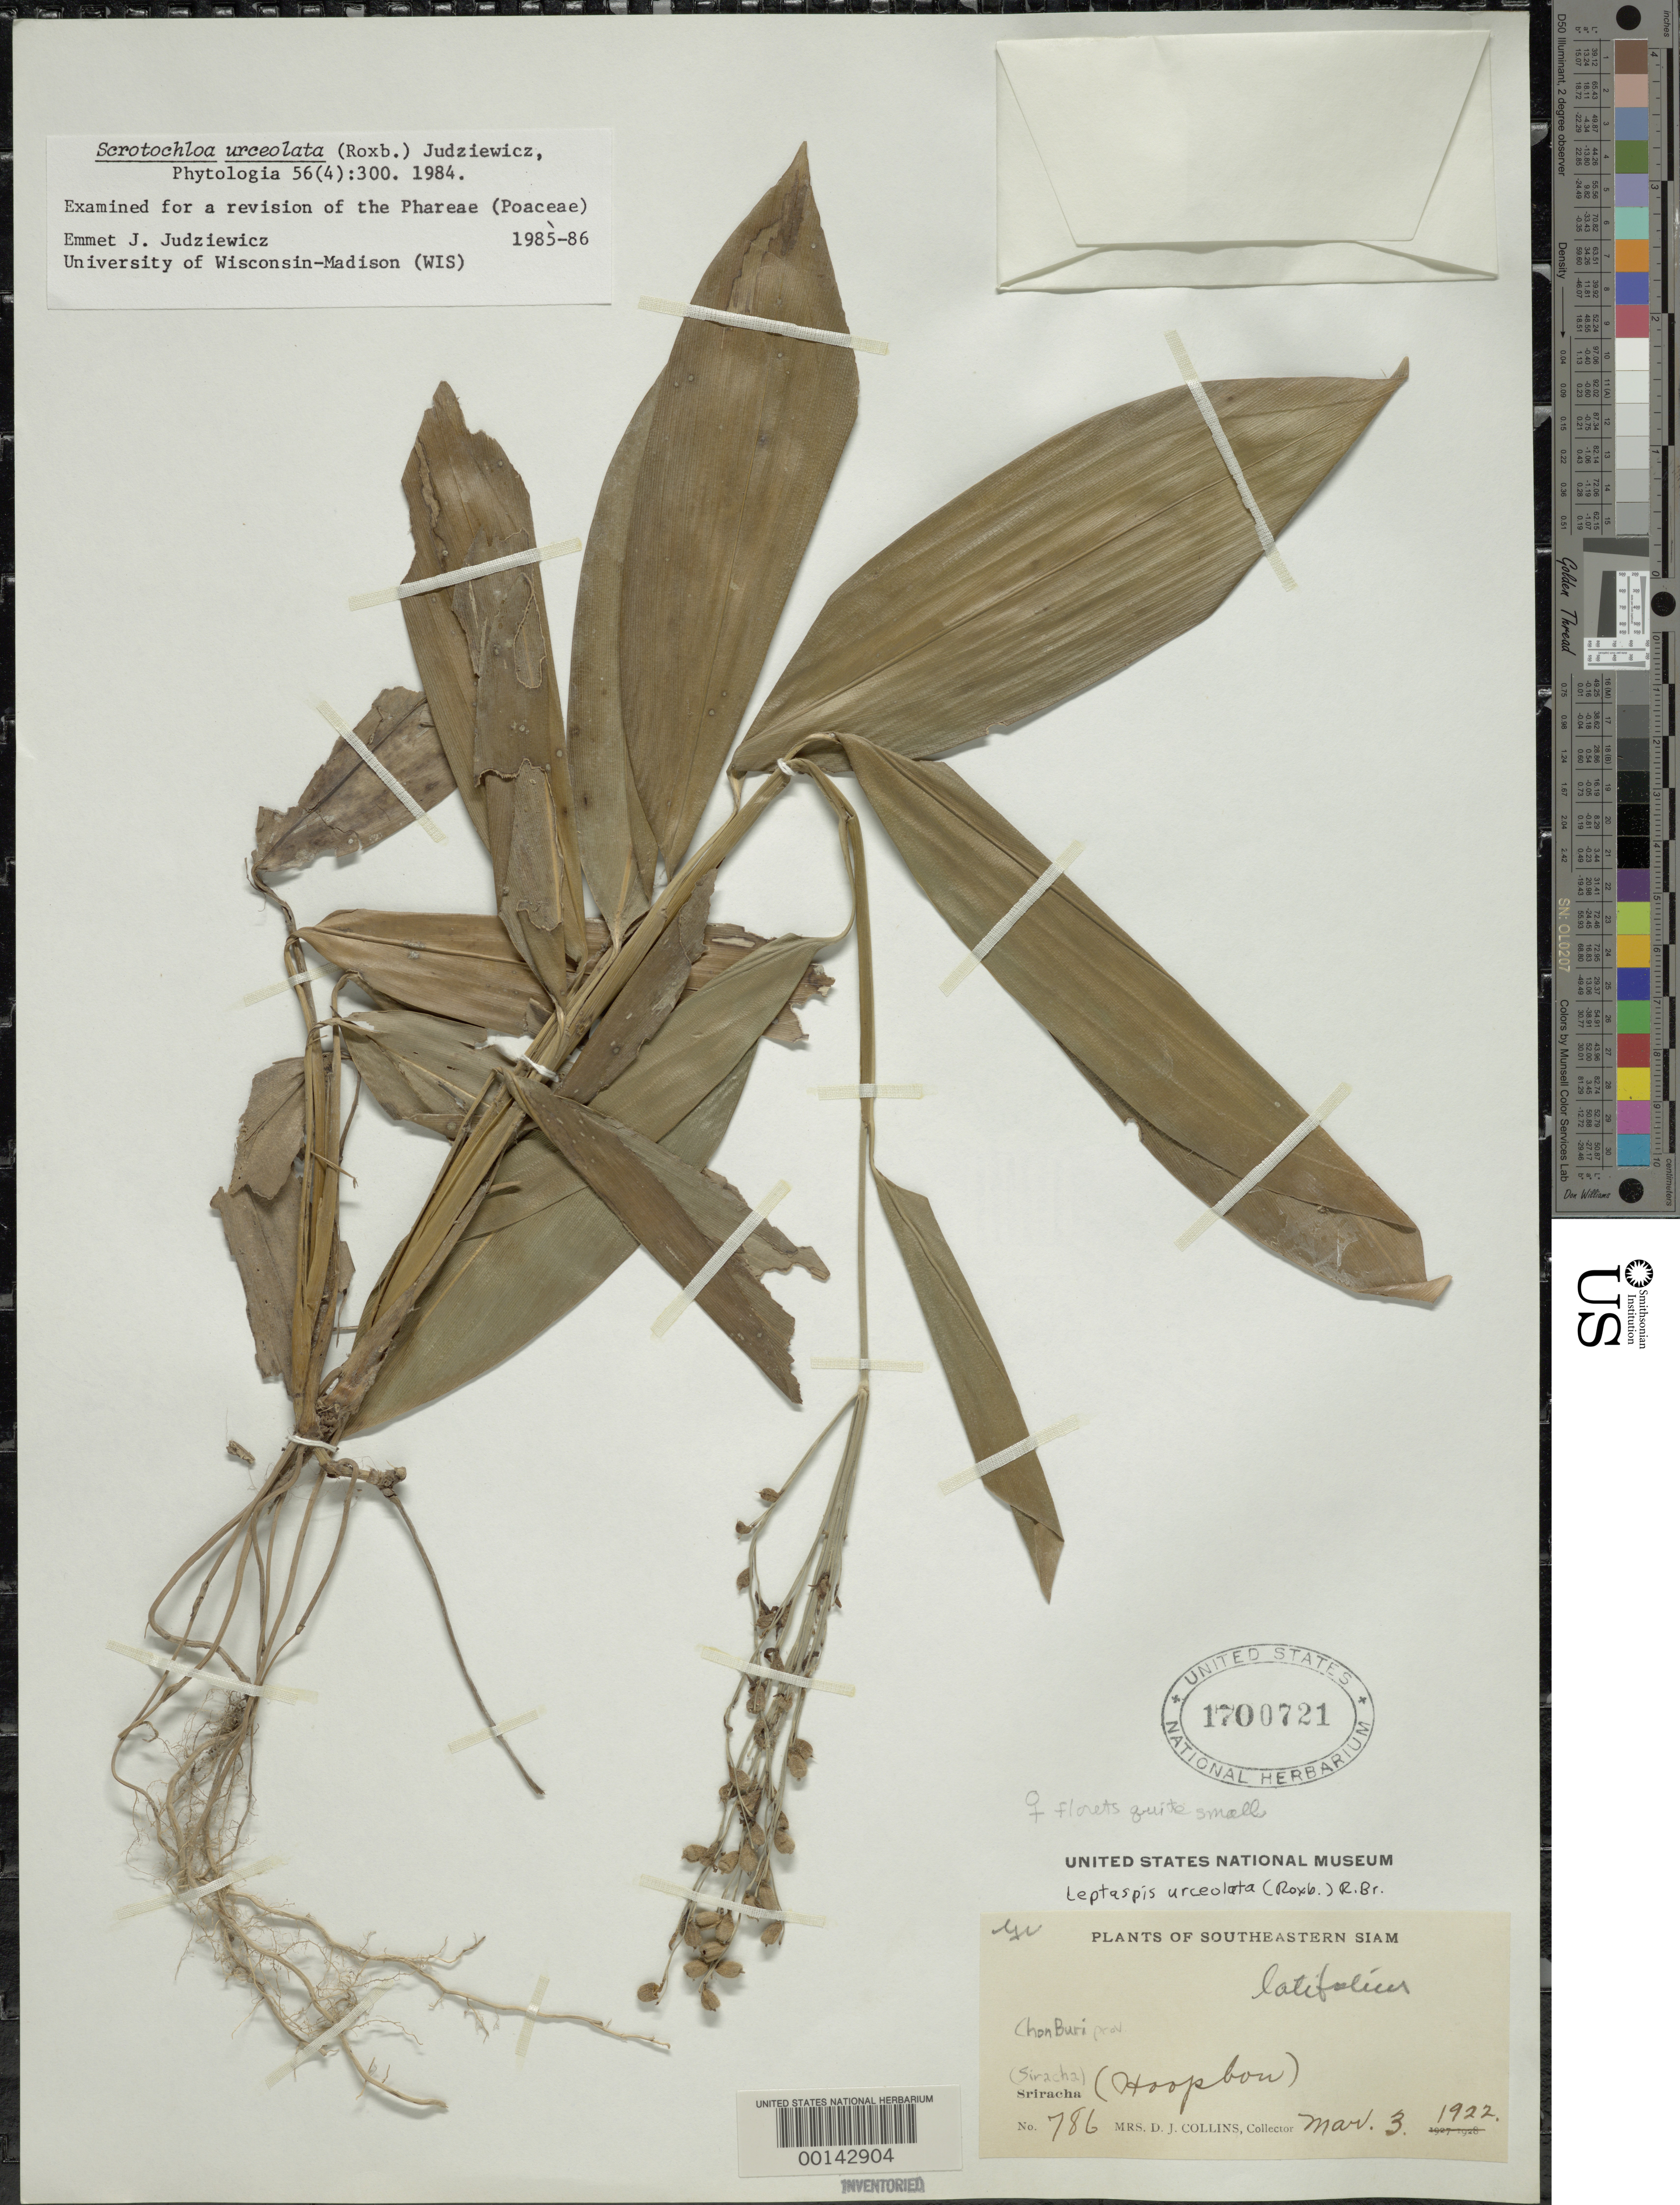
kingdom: Plantae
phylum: Tracheophyta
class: Liliopsida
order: Poales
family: Poaceae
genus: Scrotochloa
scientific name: Scrotochloa urceolata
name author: (Roxb.) Judz.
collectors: Mrs. D. J. Collins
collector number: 786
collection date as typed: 03 Mar 1922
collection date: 1922-03-03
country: Thailand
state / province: Chon Buri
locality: Siracha (sriracha)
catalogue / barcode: US 1700721